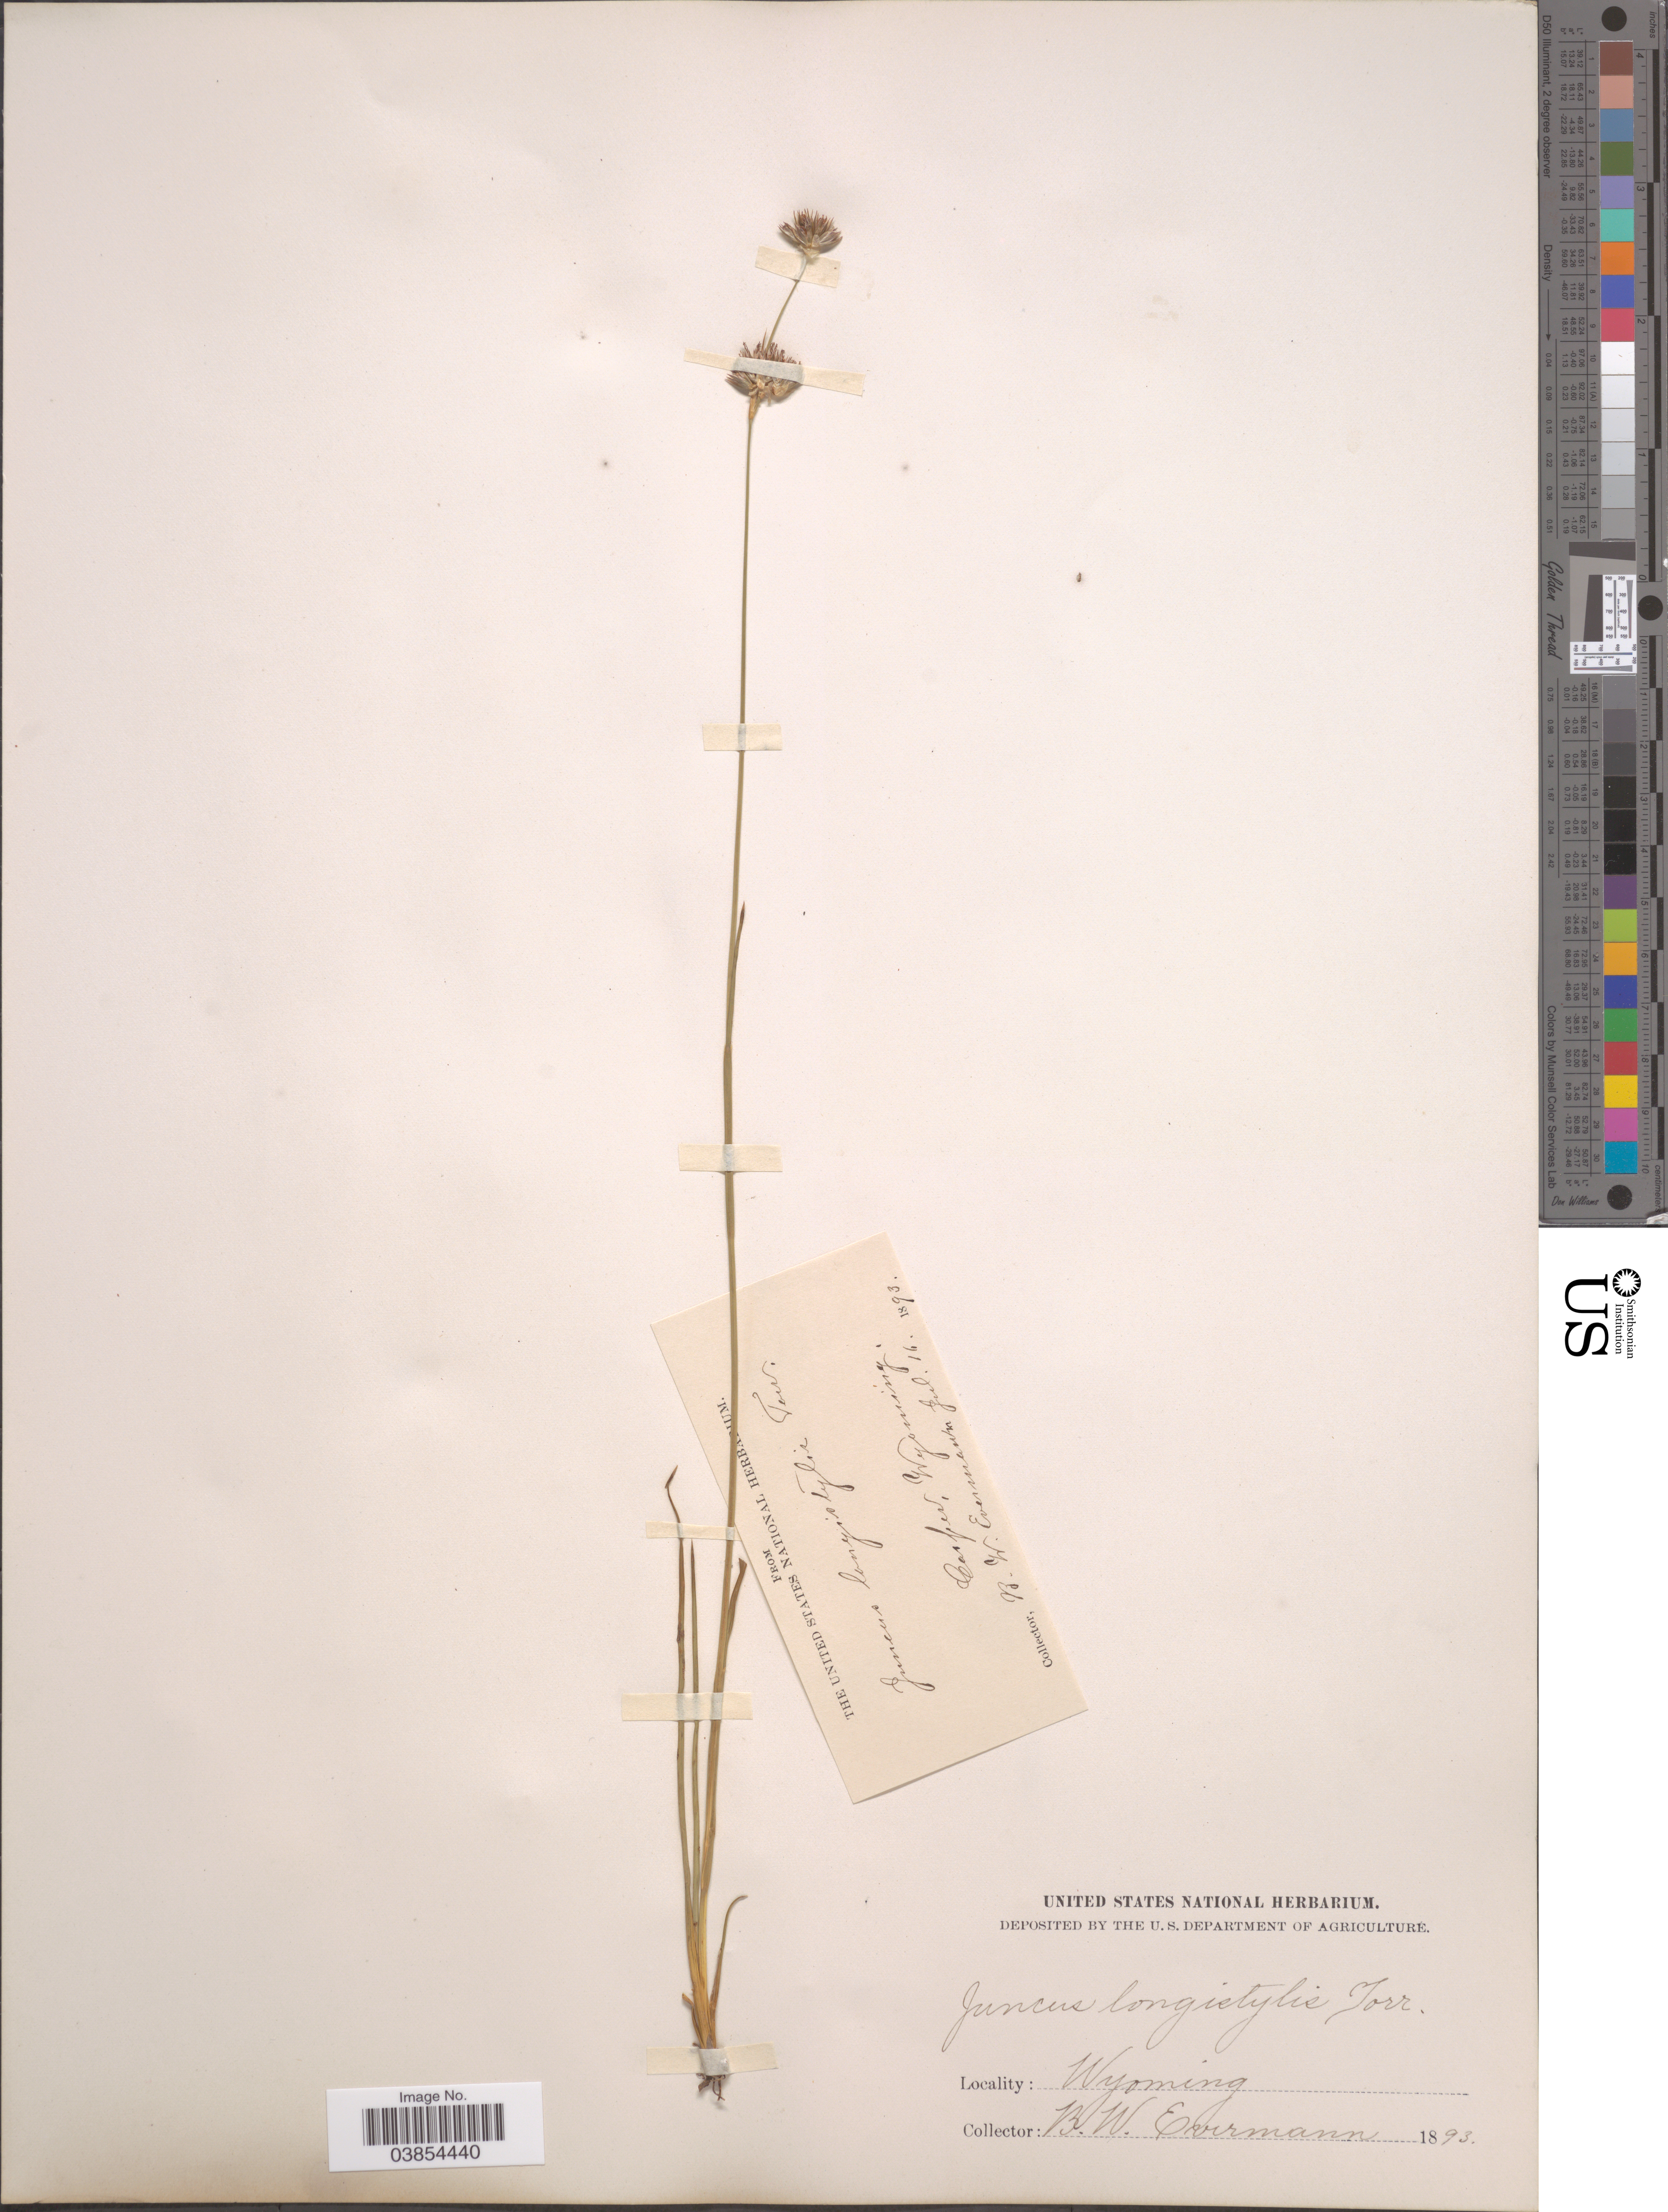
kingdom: Plantae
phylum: Tracheophyta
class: Liliopsida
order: Poales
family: Juncaceae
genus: Juncus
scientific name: Juncus longistylis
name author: Torr.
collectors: B. W. Evermann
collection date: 1893-07-16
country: United States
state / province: Wyoming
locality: Casper.